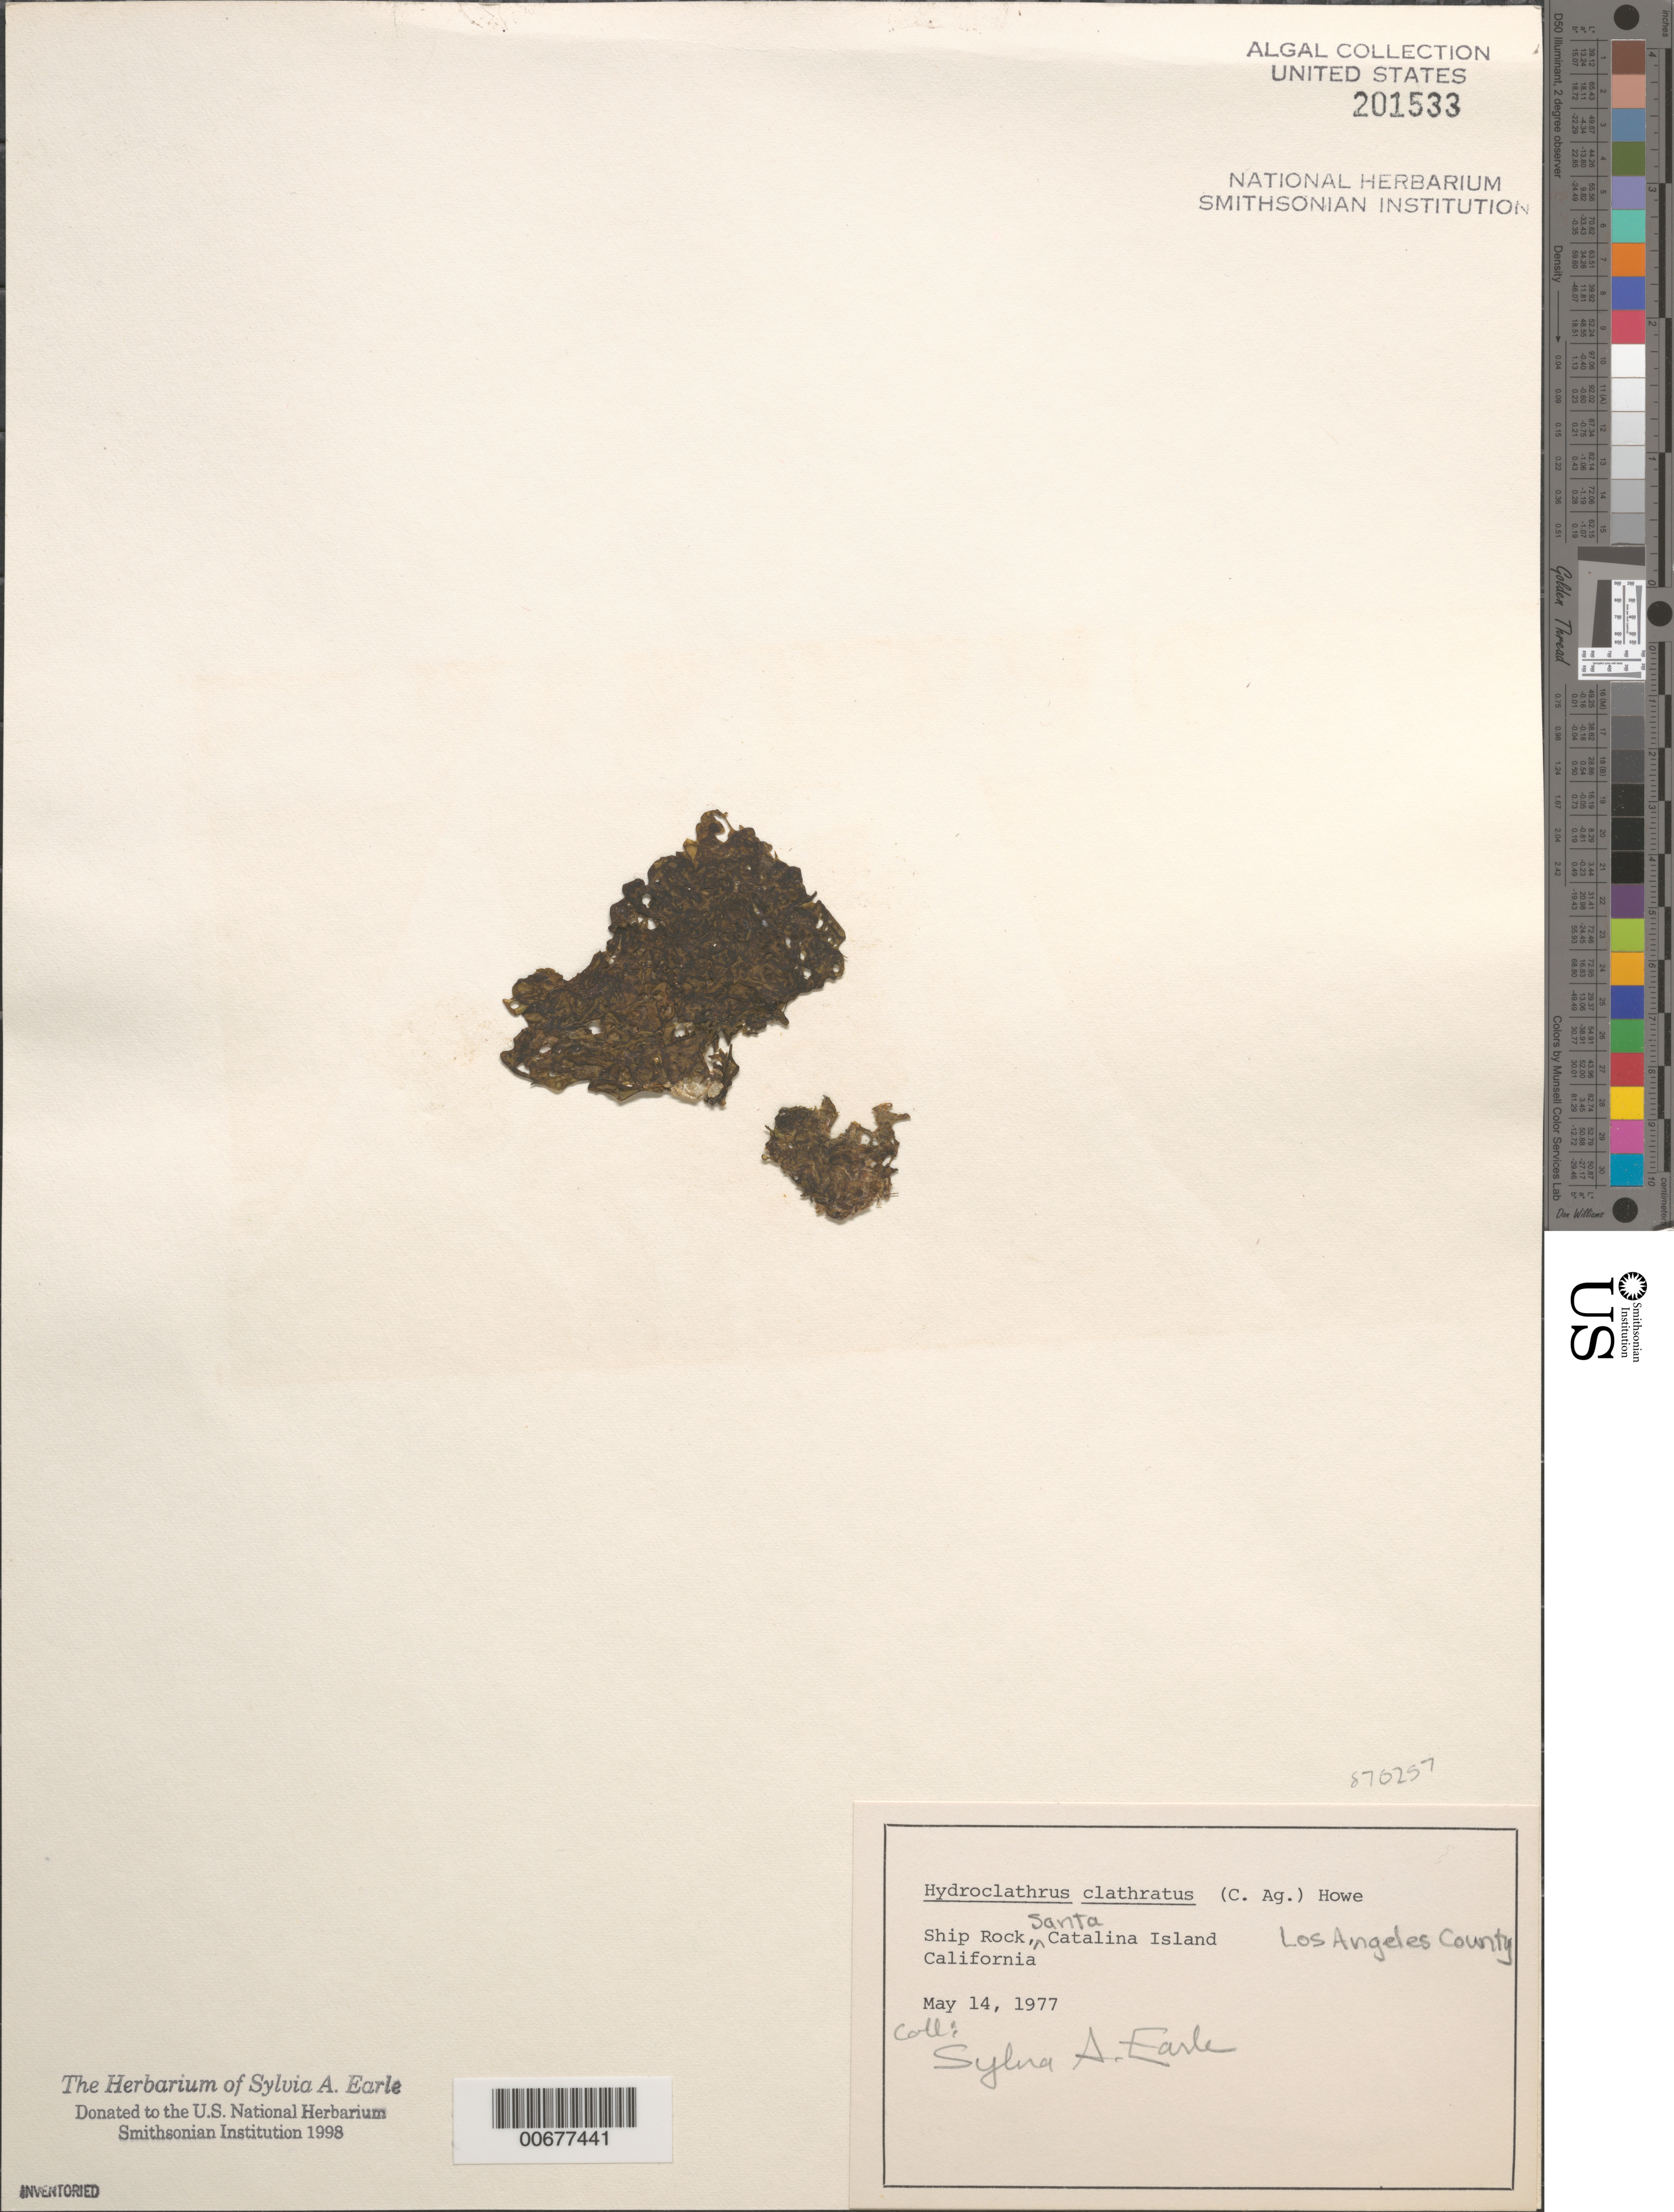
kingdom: Chromista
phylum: Ochrophyta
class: Phaeophyceae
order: Scytosiphonales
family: Scytosiphonaceae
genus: Hydroclathrus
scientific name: Hydroclathrus clathratus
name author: (C. Agardh) M. Howe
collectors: S. A. Earle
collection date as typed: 14 May 1977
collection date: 1977-05-14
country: United States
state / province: California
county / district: Los Angeles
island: Santa Catalina Island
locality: Ship Rock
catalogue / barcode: US 201533